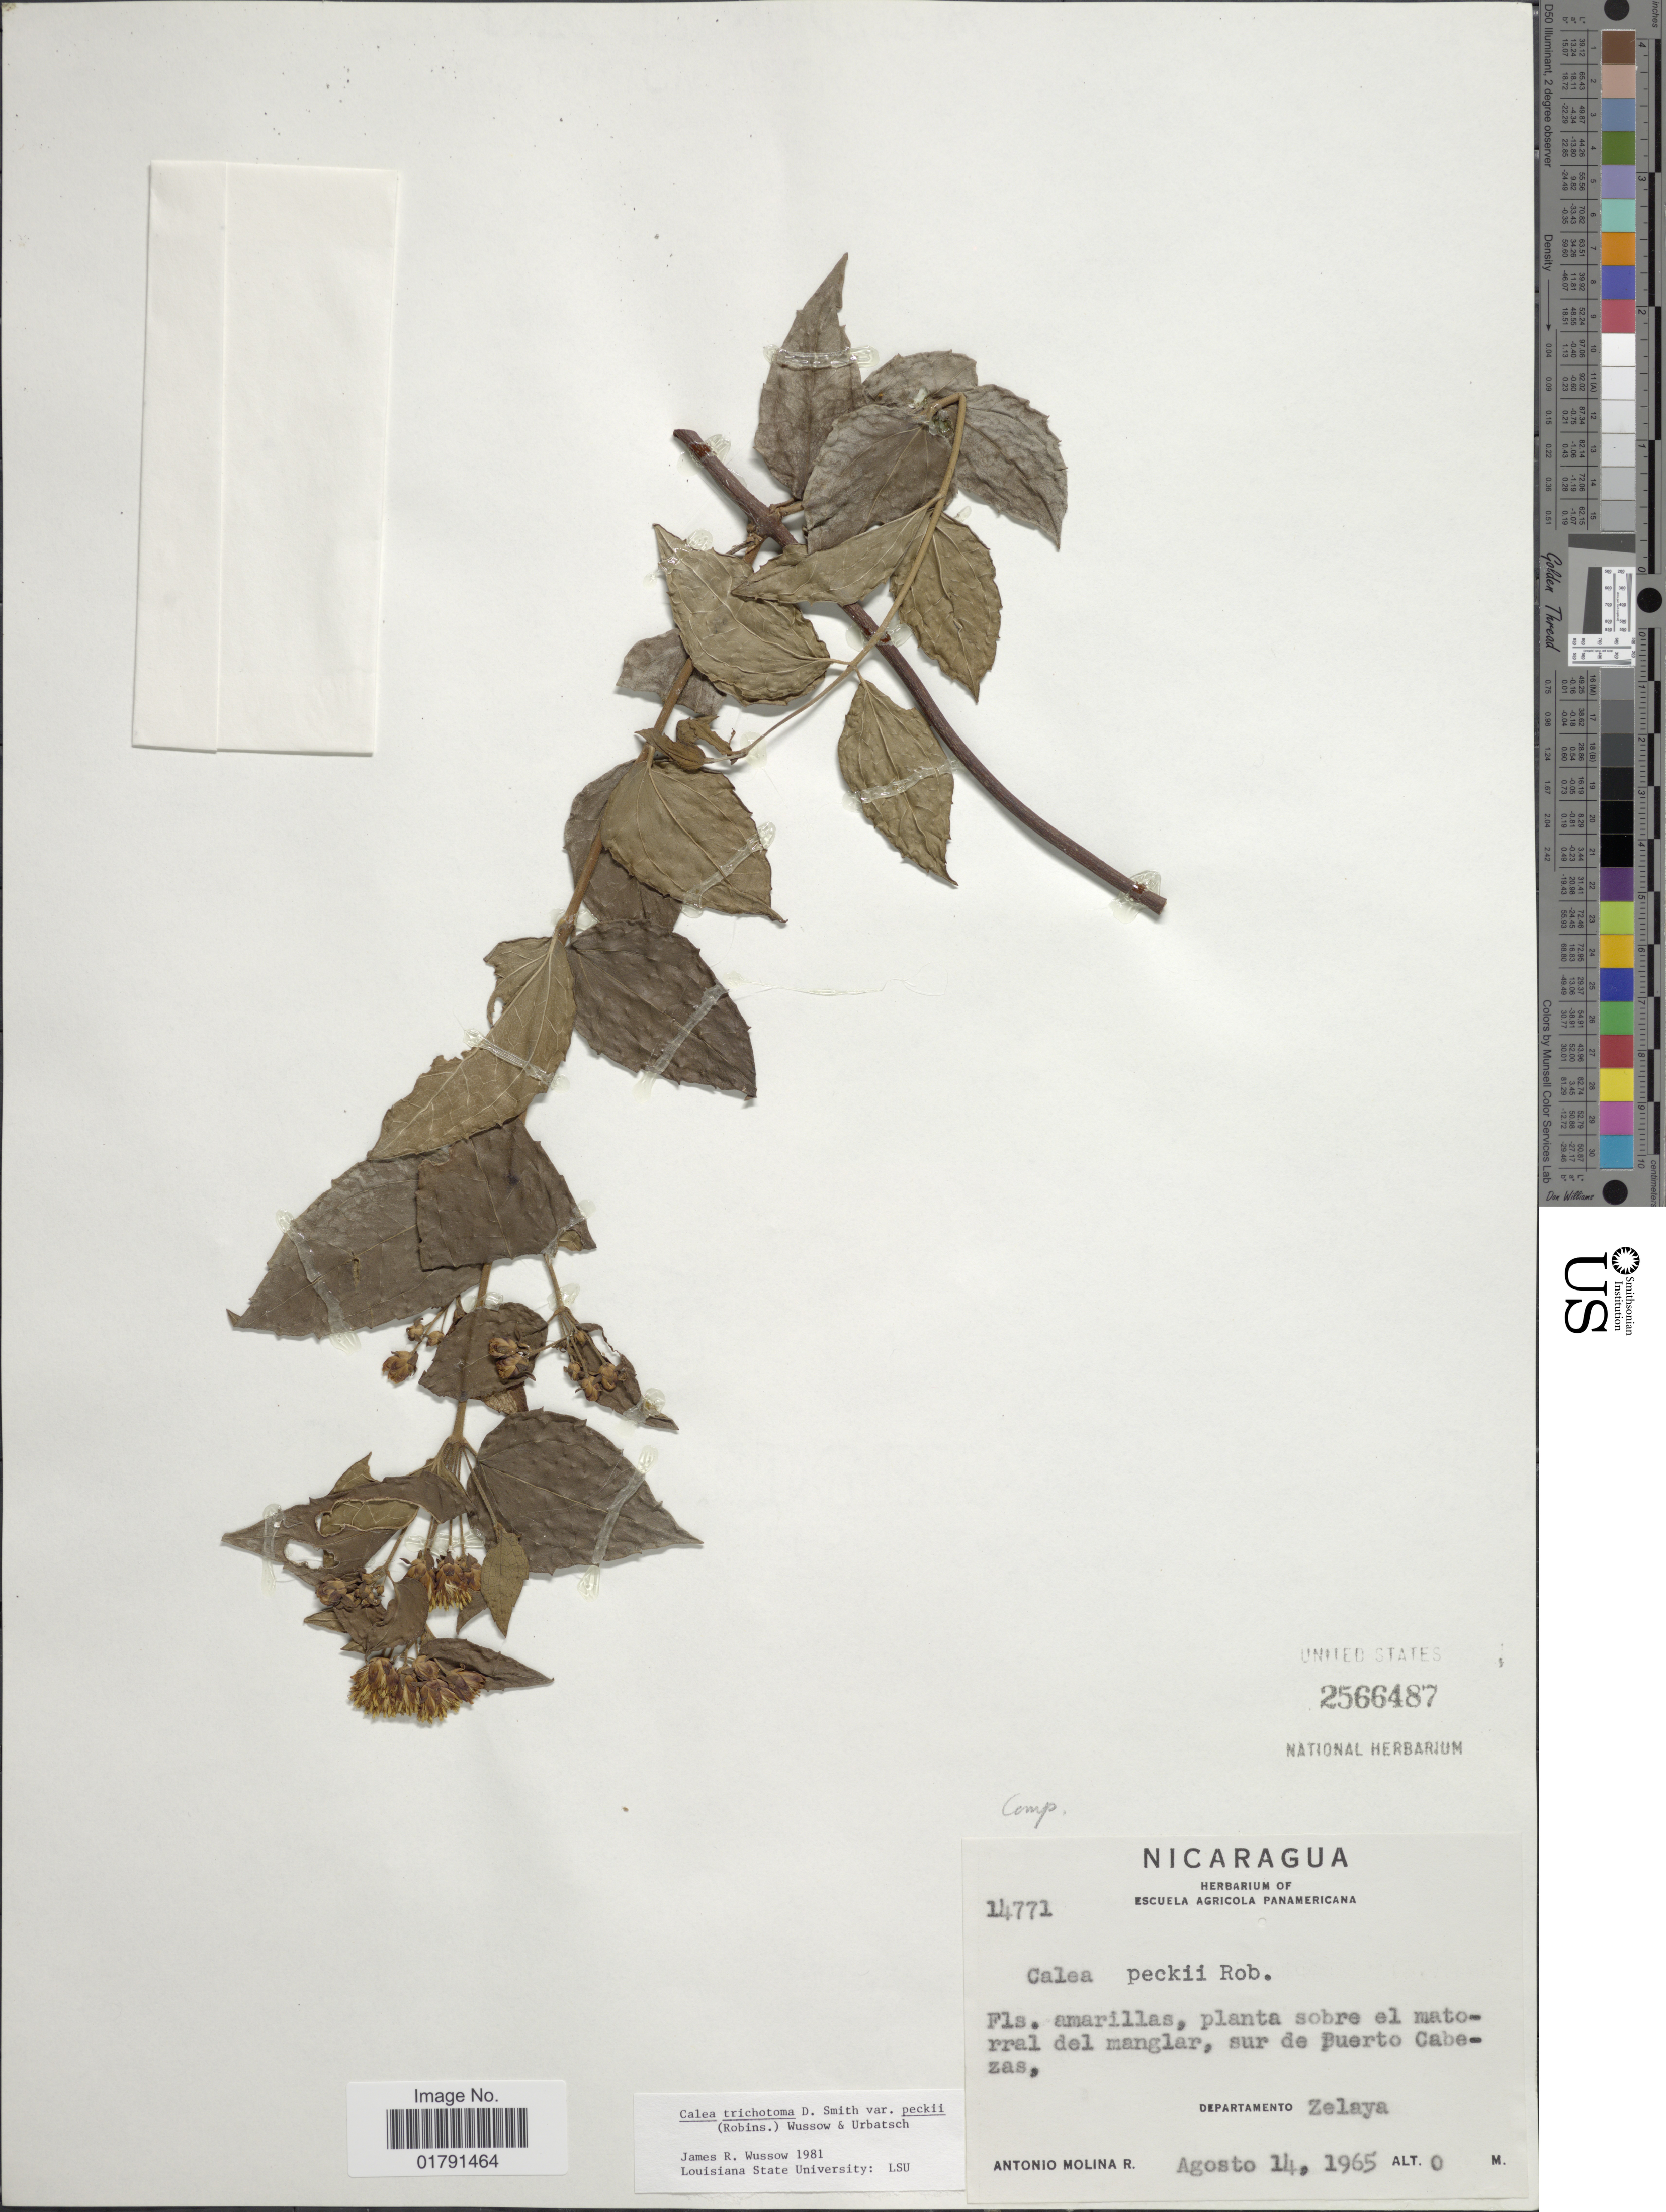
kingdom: Plantae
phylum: Tracheophyta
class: Magnoliopsida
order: Asterales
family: Asteraceae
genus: Calea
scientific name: Calea trichotoma var. peckii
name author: Wussow &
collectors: A. Molina R.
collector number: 14771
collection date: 1965-08-14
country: Nicaragua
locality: Sur de Puerto Cabezas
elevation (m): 0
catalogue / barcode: US 2566487